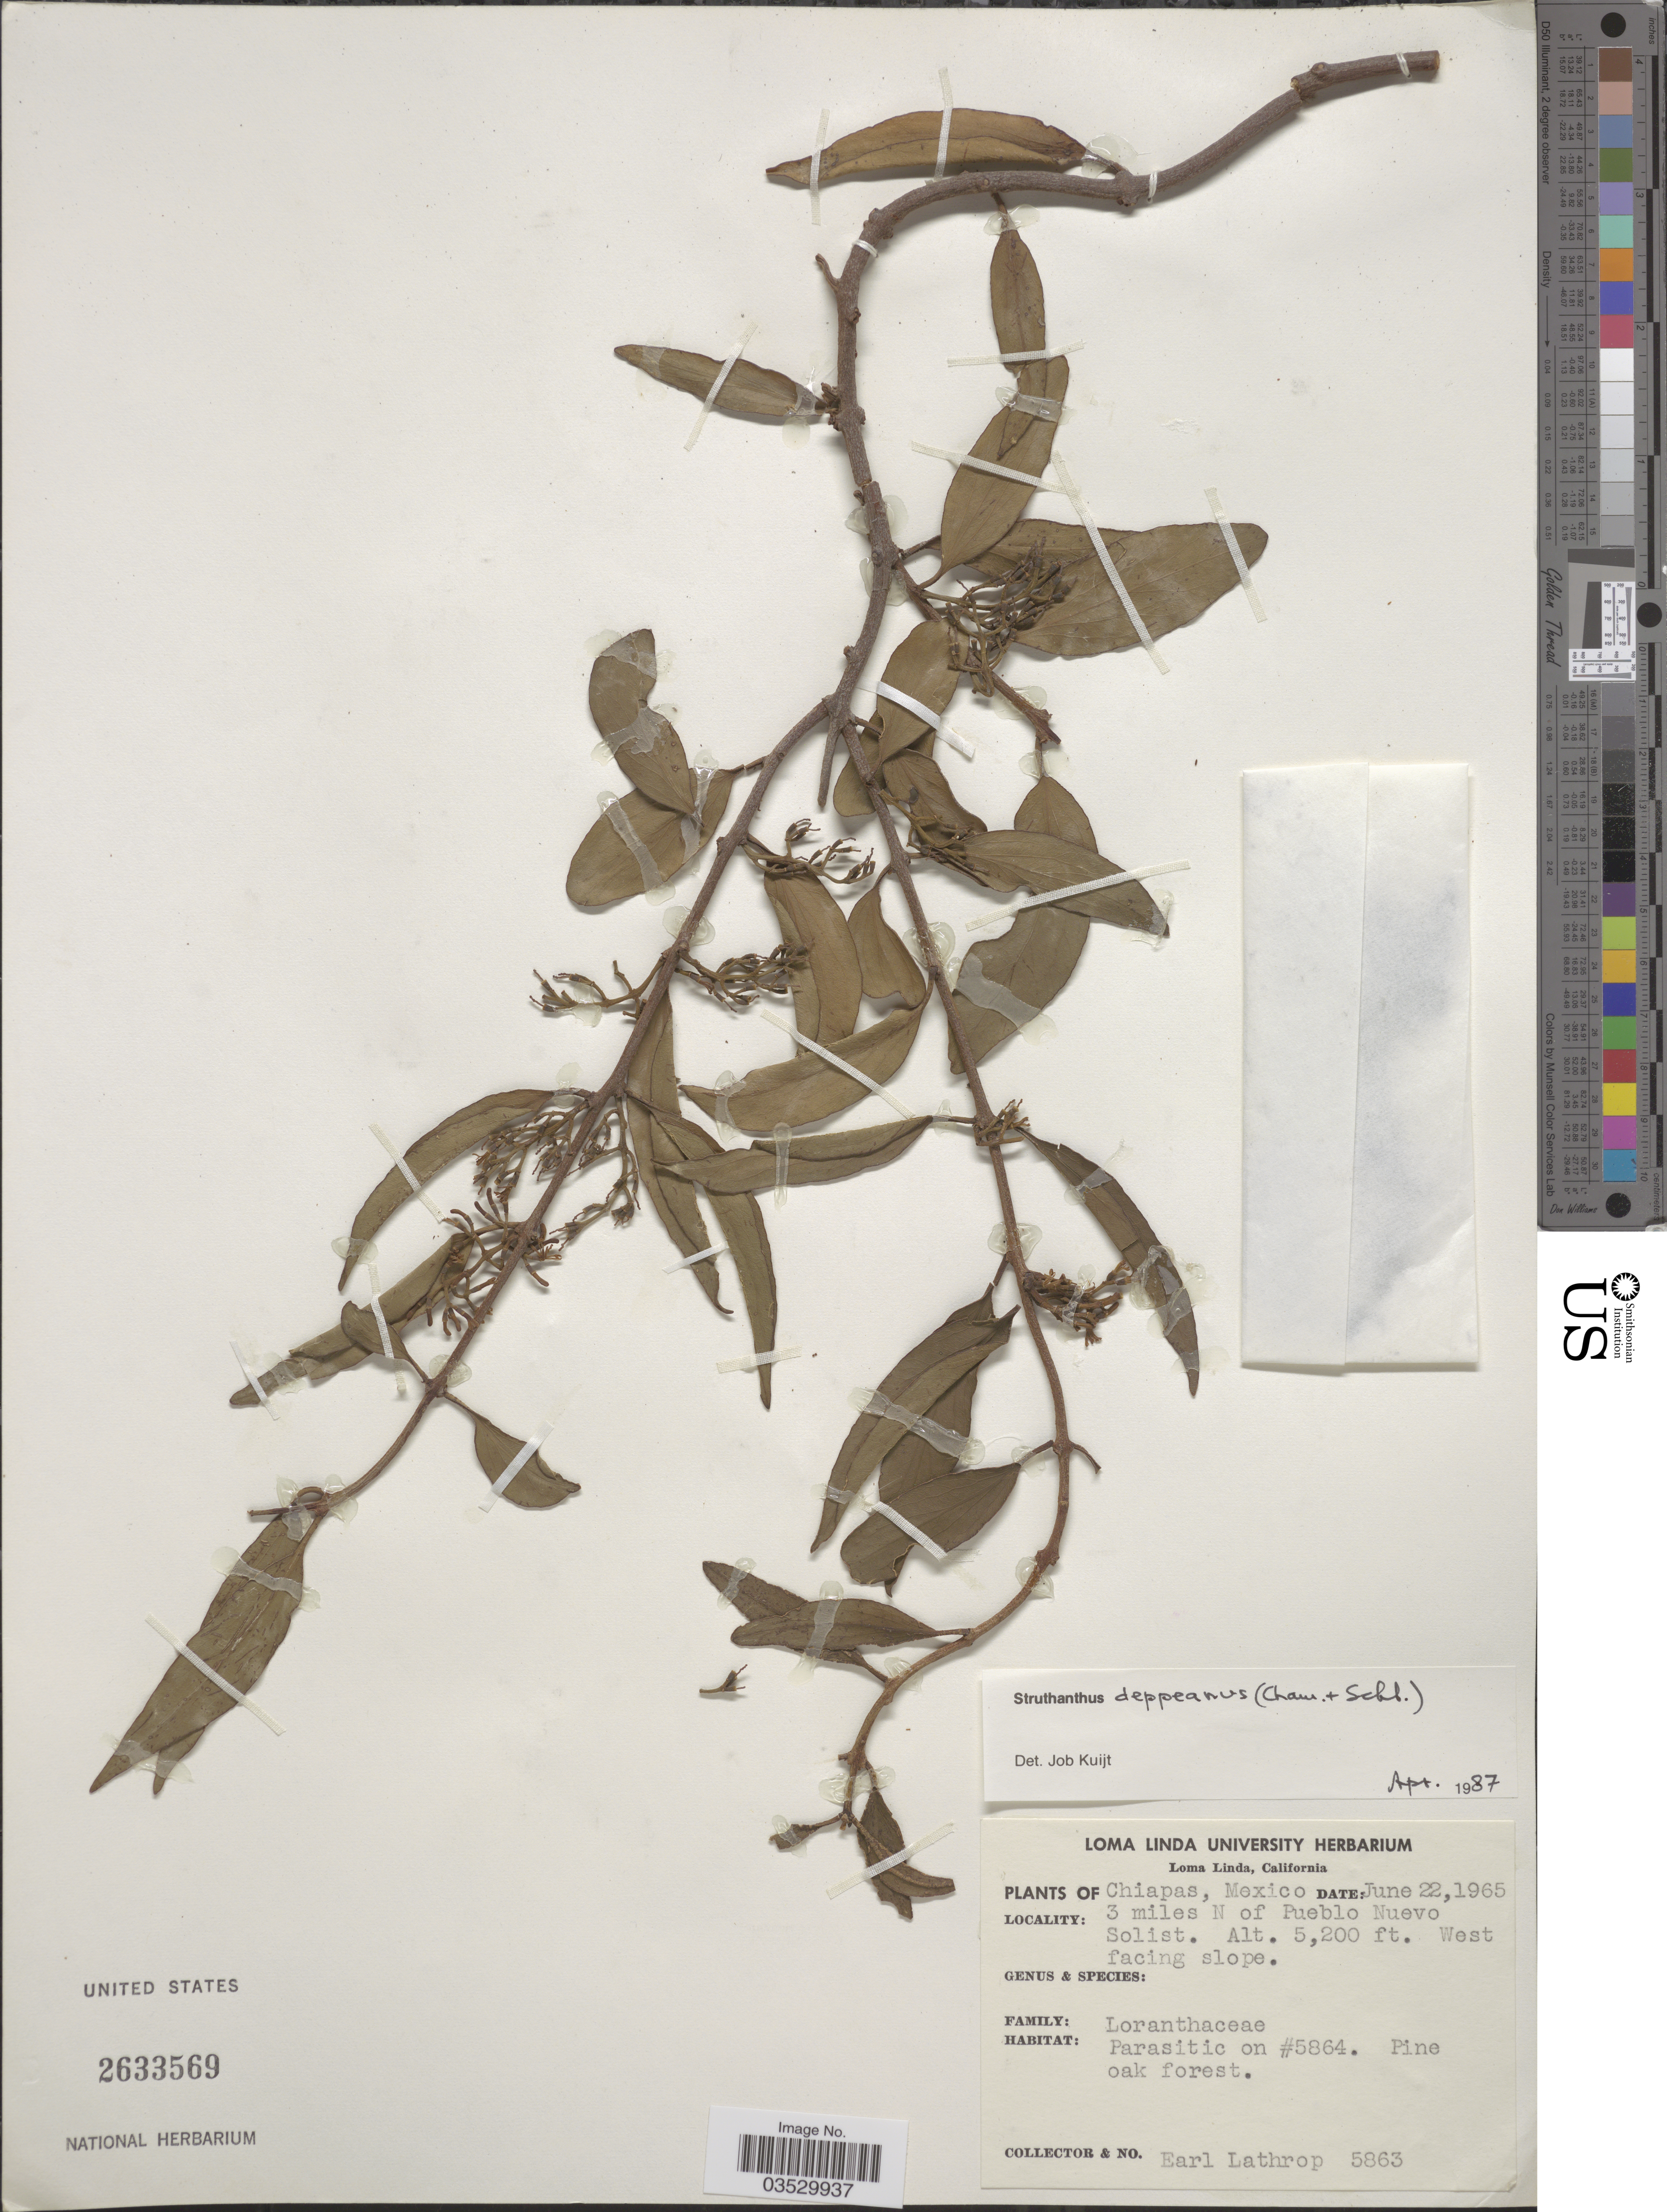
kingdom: Plantae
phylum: Tracheophyta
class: Magnoliopsida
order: Santalales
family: Loranthaceae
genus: Struthanthus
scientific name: Struthanthus deppeanus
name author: (Schltdl. & Cham.) G. Don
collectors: E. W. Lathrop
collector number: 5863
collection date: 1965-06-22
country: Mexico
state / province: Chiapas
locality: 3 miles N of Pueblo Nuevo Solist. West facing slope.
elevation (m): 1585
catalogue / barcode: US 2633569